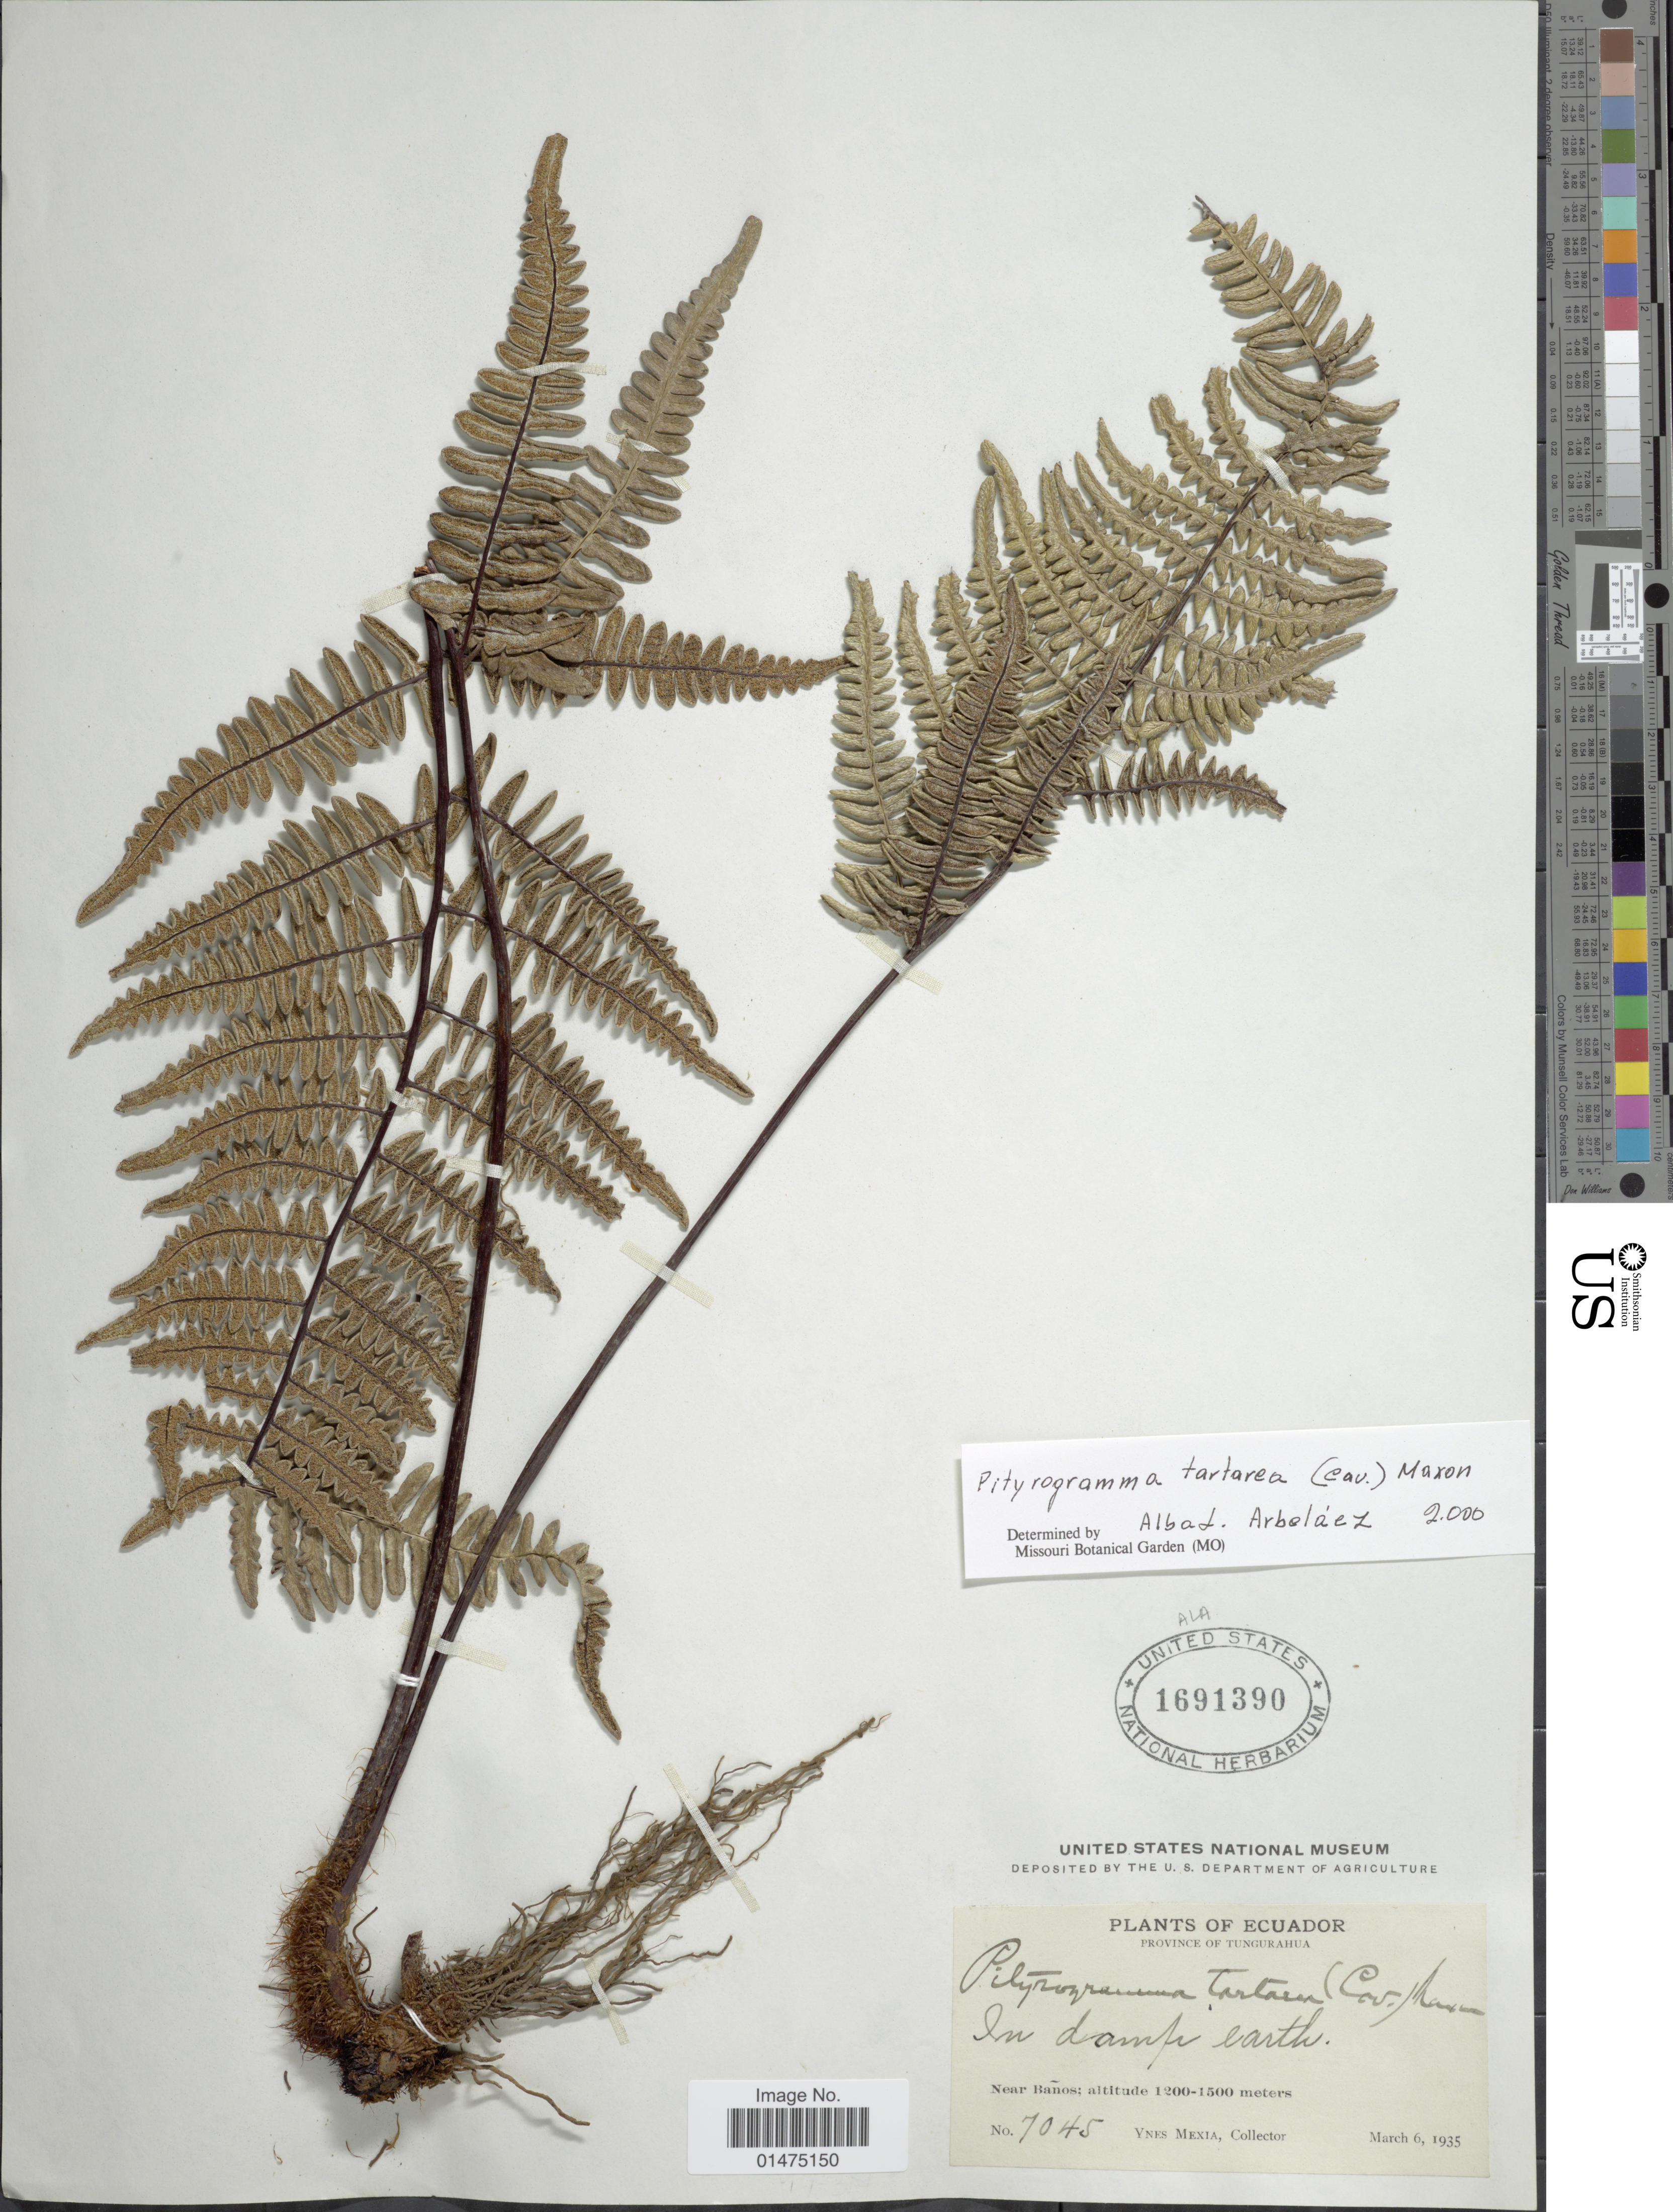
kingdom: Plantae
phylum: Tracheophyta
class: Polypodiopsida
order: Polypodiales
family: Pteridaceae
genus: Pityrogramma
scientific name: Pityrogramma tartarea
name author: (Cav.) Maxon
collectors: Y. Mexia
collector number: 7045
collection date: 1935-03-06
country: Ecuador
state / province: Tungurahua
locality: Near Baños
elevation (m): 1200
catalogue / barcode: US 1691390